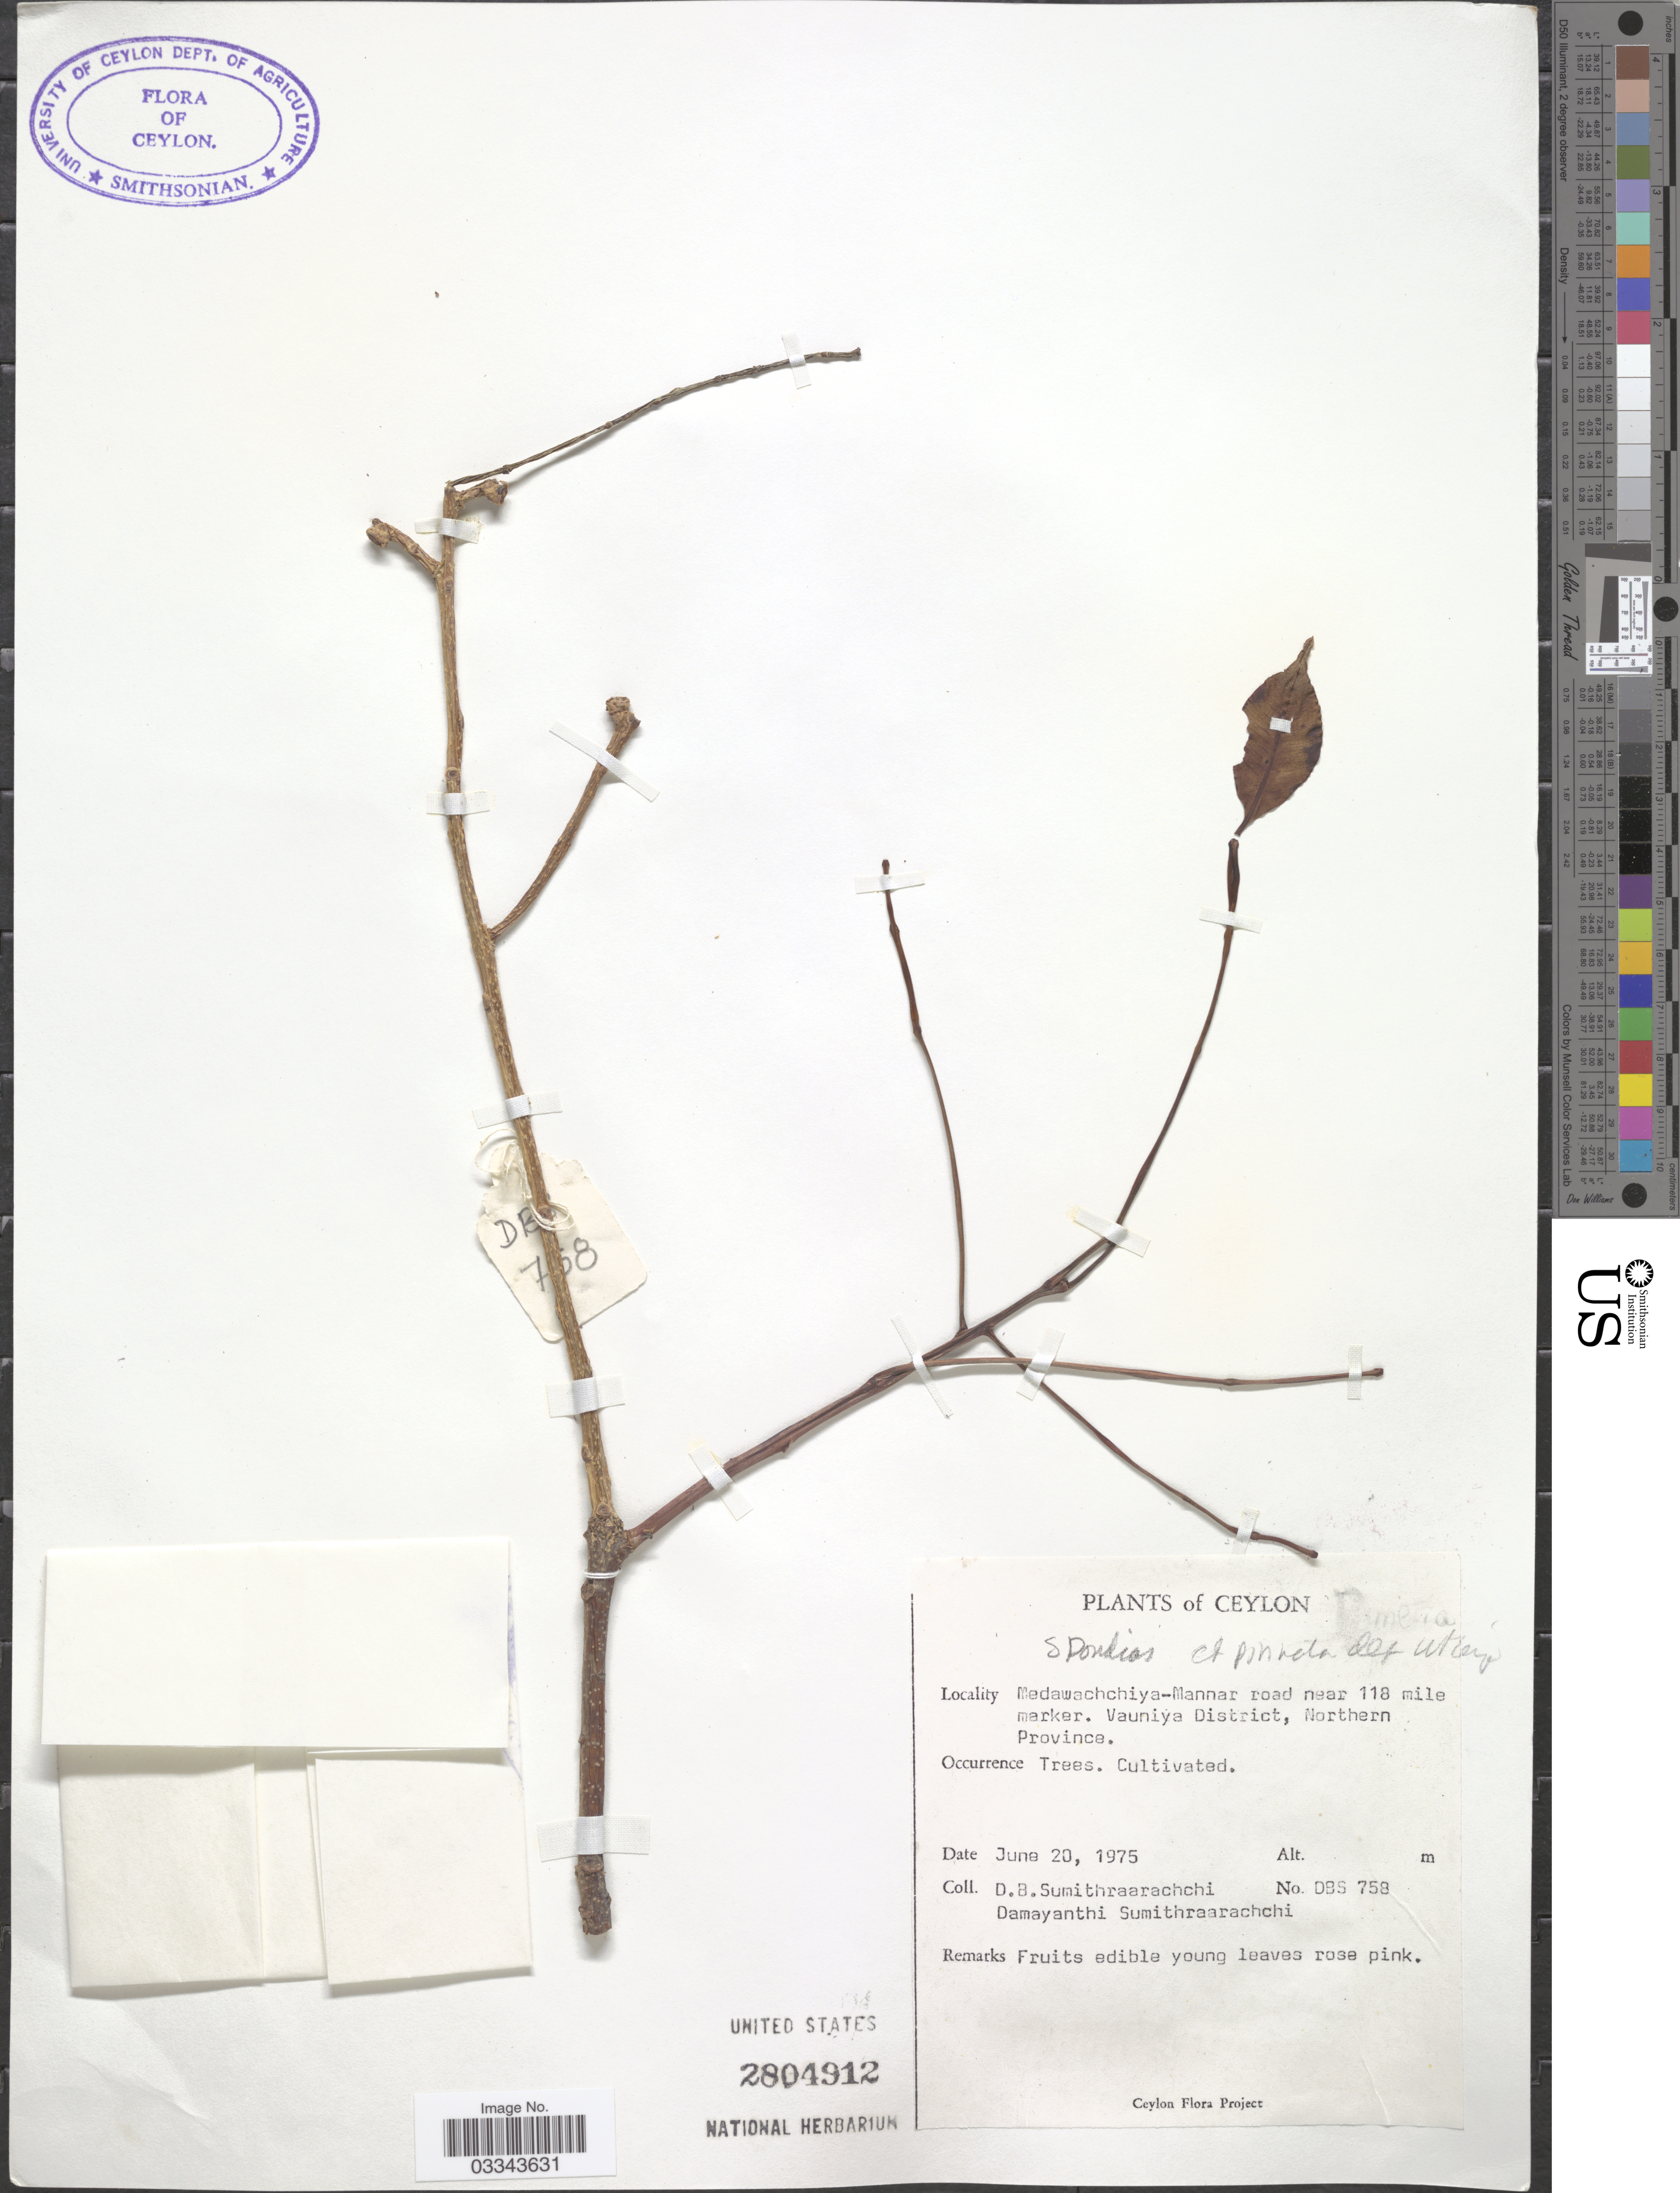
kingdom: Plantae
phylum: Tracheophyta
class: Magnoliopsida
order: Sapindales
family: Anacardiaceae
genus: Spondias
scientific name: Spondias pinnata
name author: (L. f.) Kurz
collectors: D. B. Sumithraarachchi & D. Sumithraarachchi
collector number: DBS758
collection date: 1975-06-20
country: Sri Lanka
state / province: Northern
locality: Ceylon, Medawachchiya-Mannar road near 118 mile marker. Vauniya District.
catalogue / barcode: US 2804912